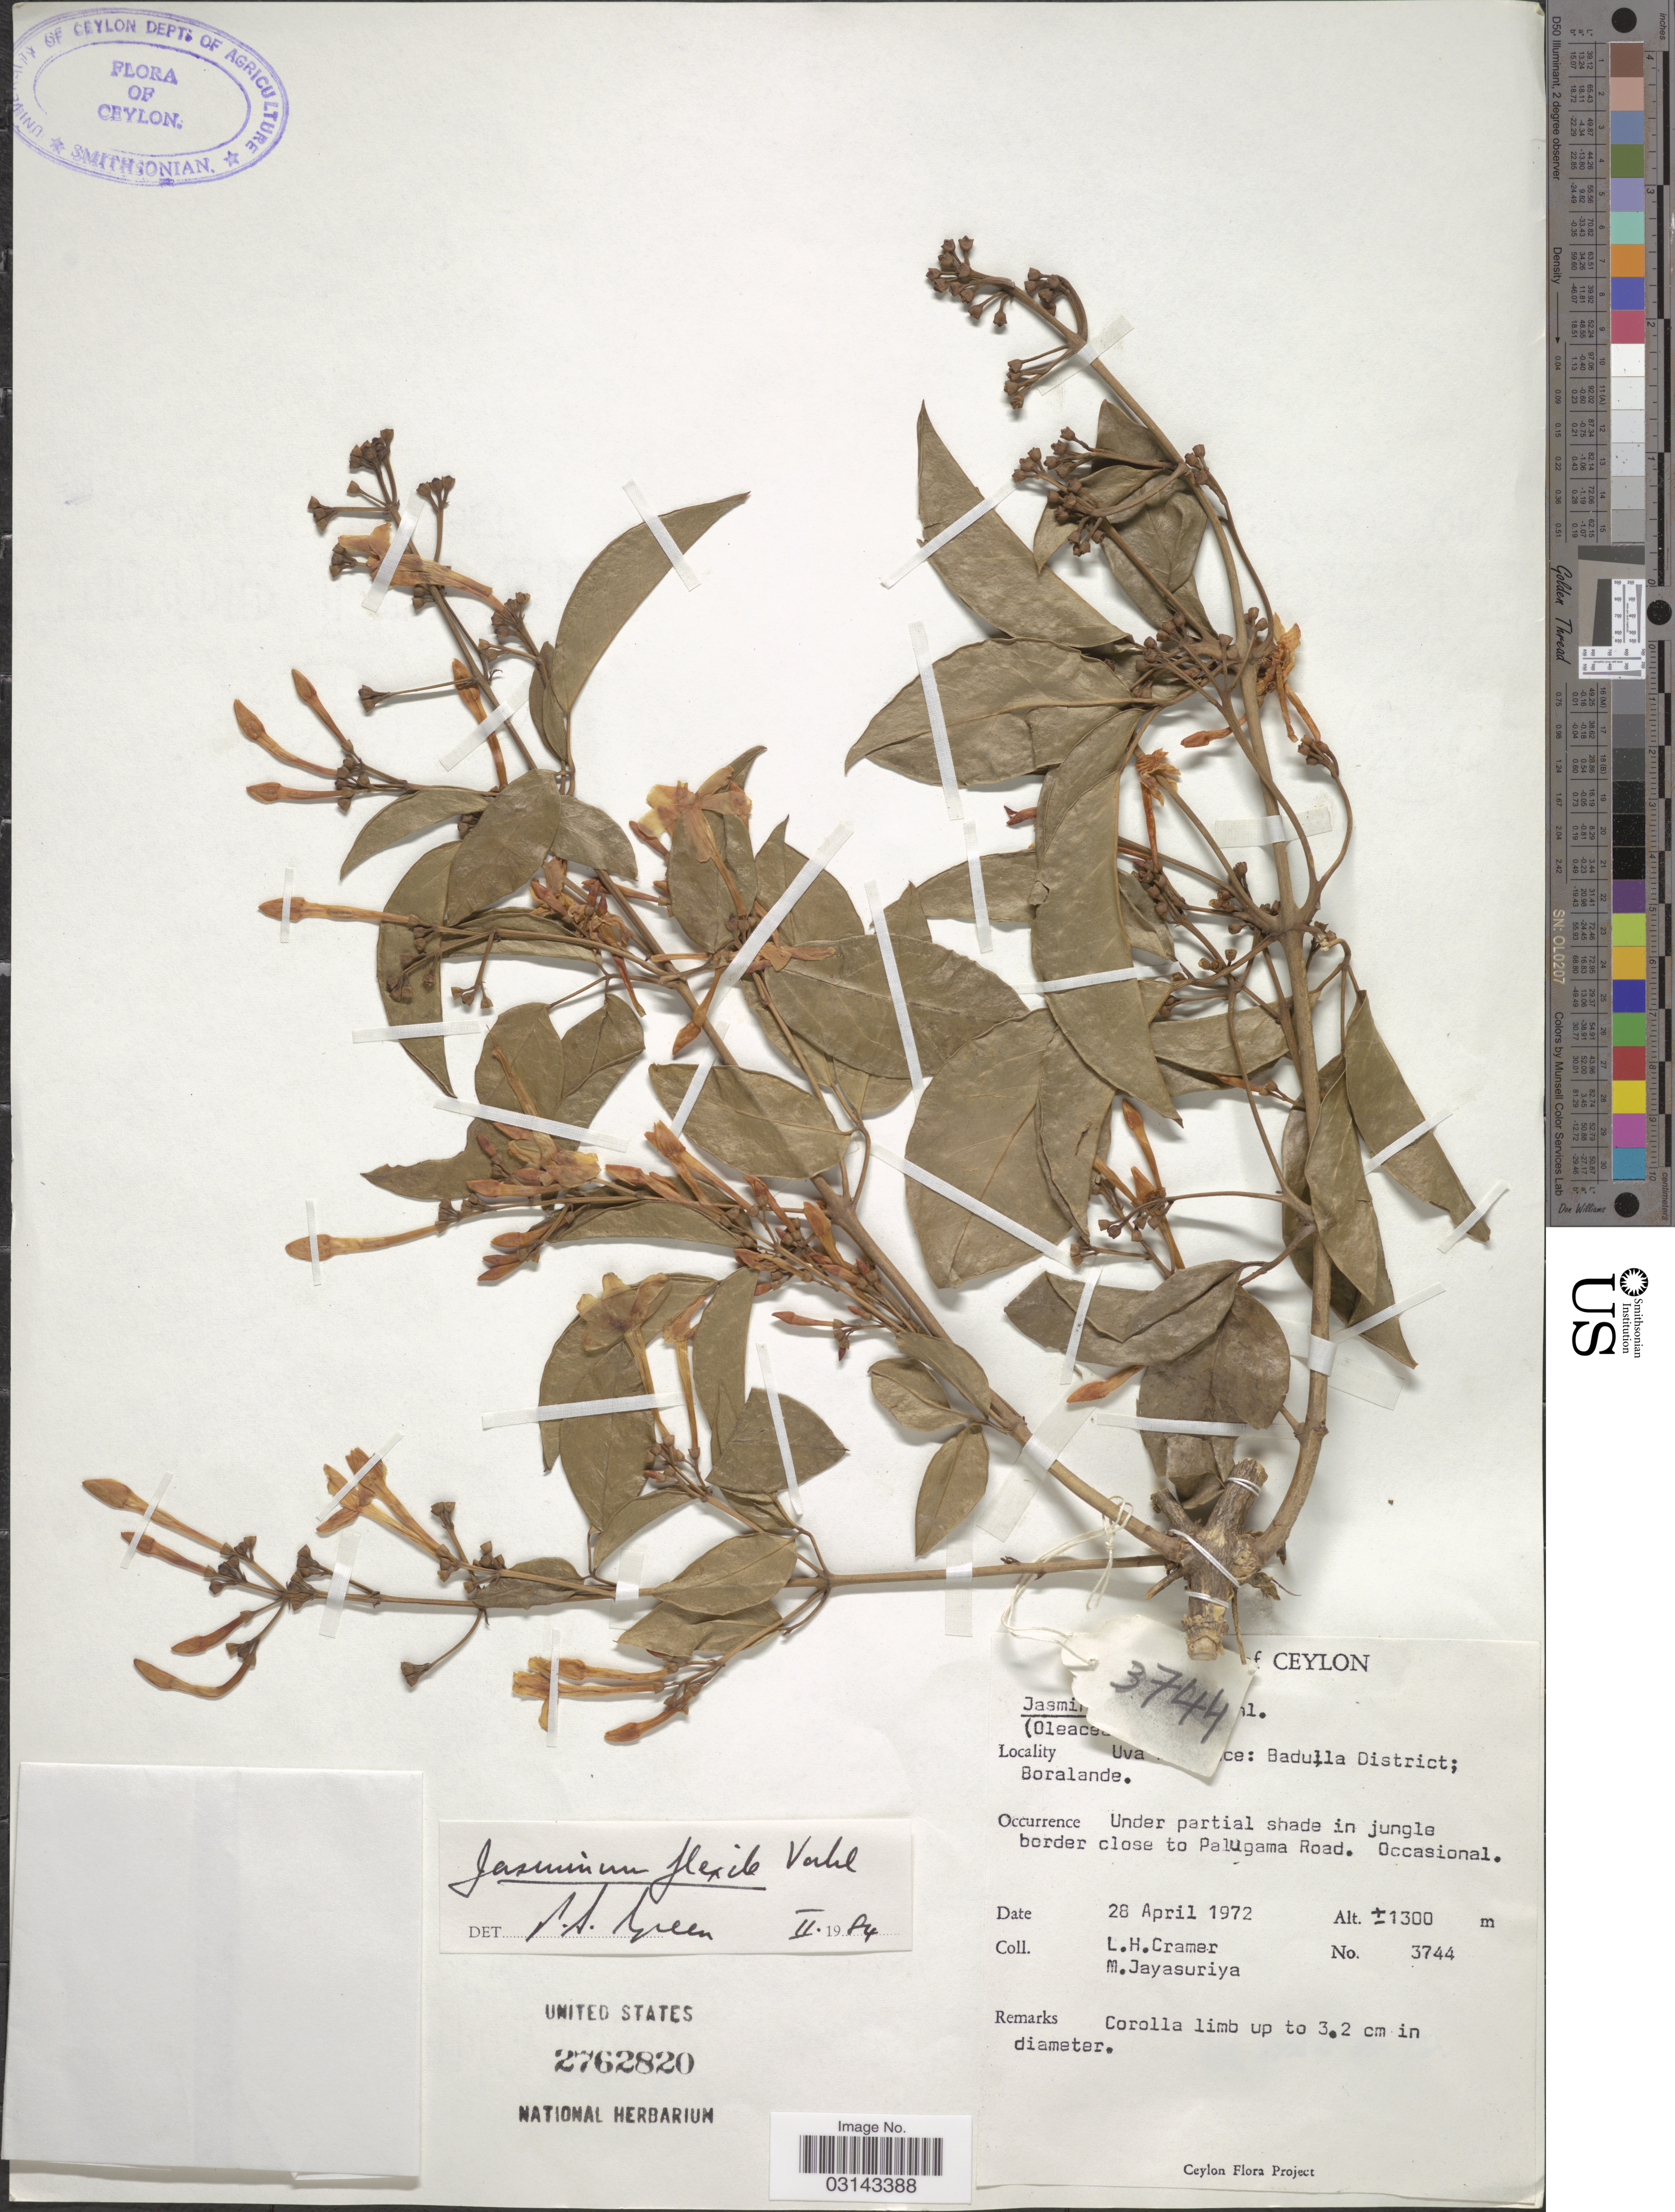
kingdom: Plantae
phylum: Tracheophyta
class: Magnoliopsida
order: Lamiales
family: Oleaceae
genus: Jasminum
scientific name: Jasminum flexile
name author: Vahl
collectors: L. H. Cramer & M. Jayasuriya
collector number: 3744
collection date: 1972-04-28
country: Sri Lanka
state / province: Uva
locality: Ceylon. Uva [illegible text]ce: Badulla District; Boralande. In jungle border close to Palugama Road.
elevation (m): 1300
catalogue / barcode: US 2762820